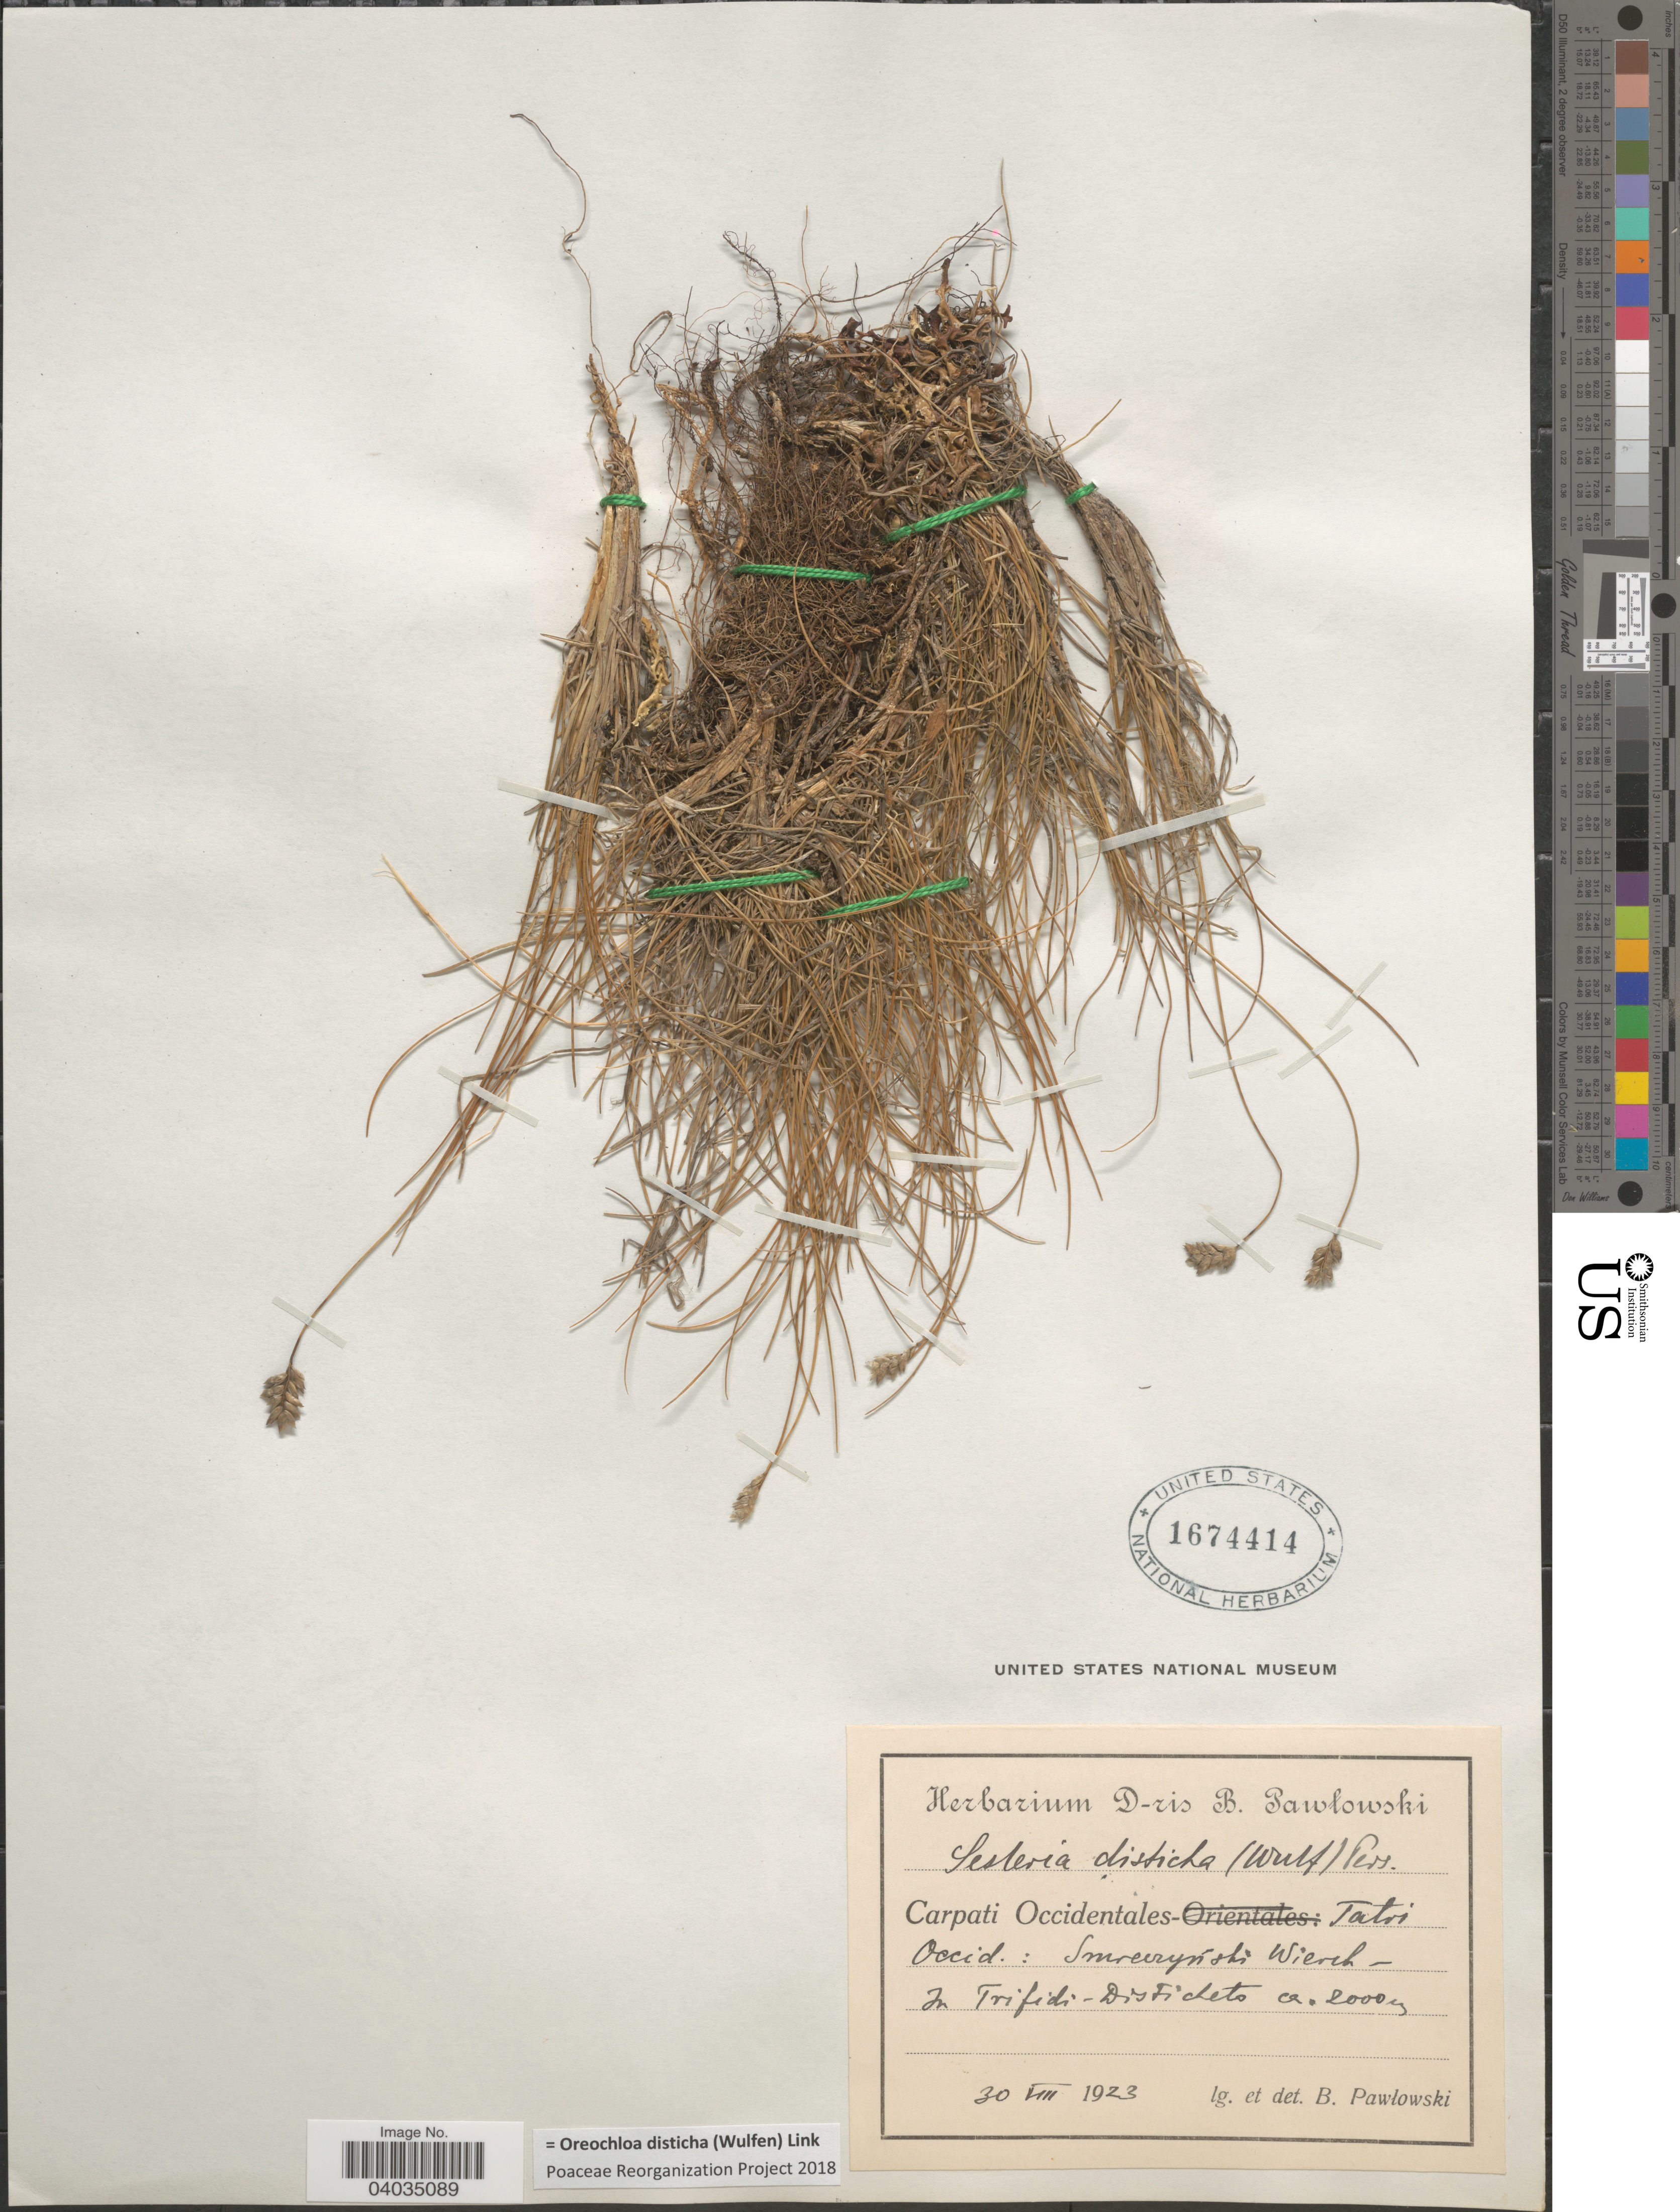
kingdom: Plantae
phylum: Tracheophyta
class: Liliopsida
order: Poales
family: Poaceae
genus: Oreochloa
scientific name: Oreochloa disticha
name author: (Wulfen) Link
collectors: B. Pawlowski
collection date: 1923-08-30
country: Poland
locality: Carpati Occidentales. Tatri Occid.: Smrurynski Wierch. In Trifidi-Distichets. [interpreted]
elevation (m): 2000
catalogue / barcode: US 1674414